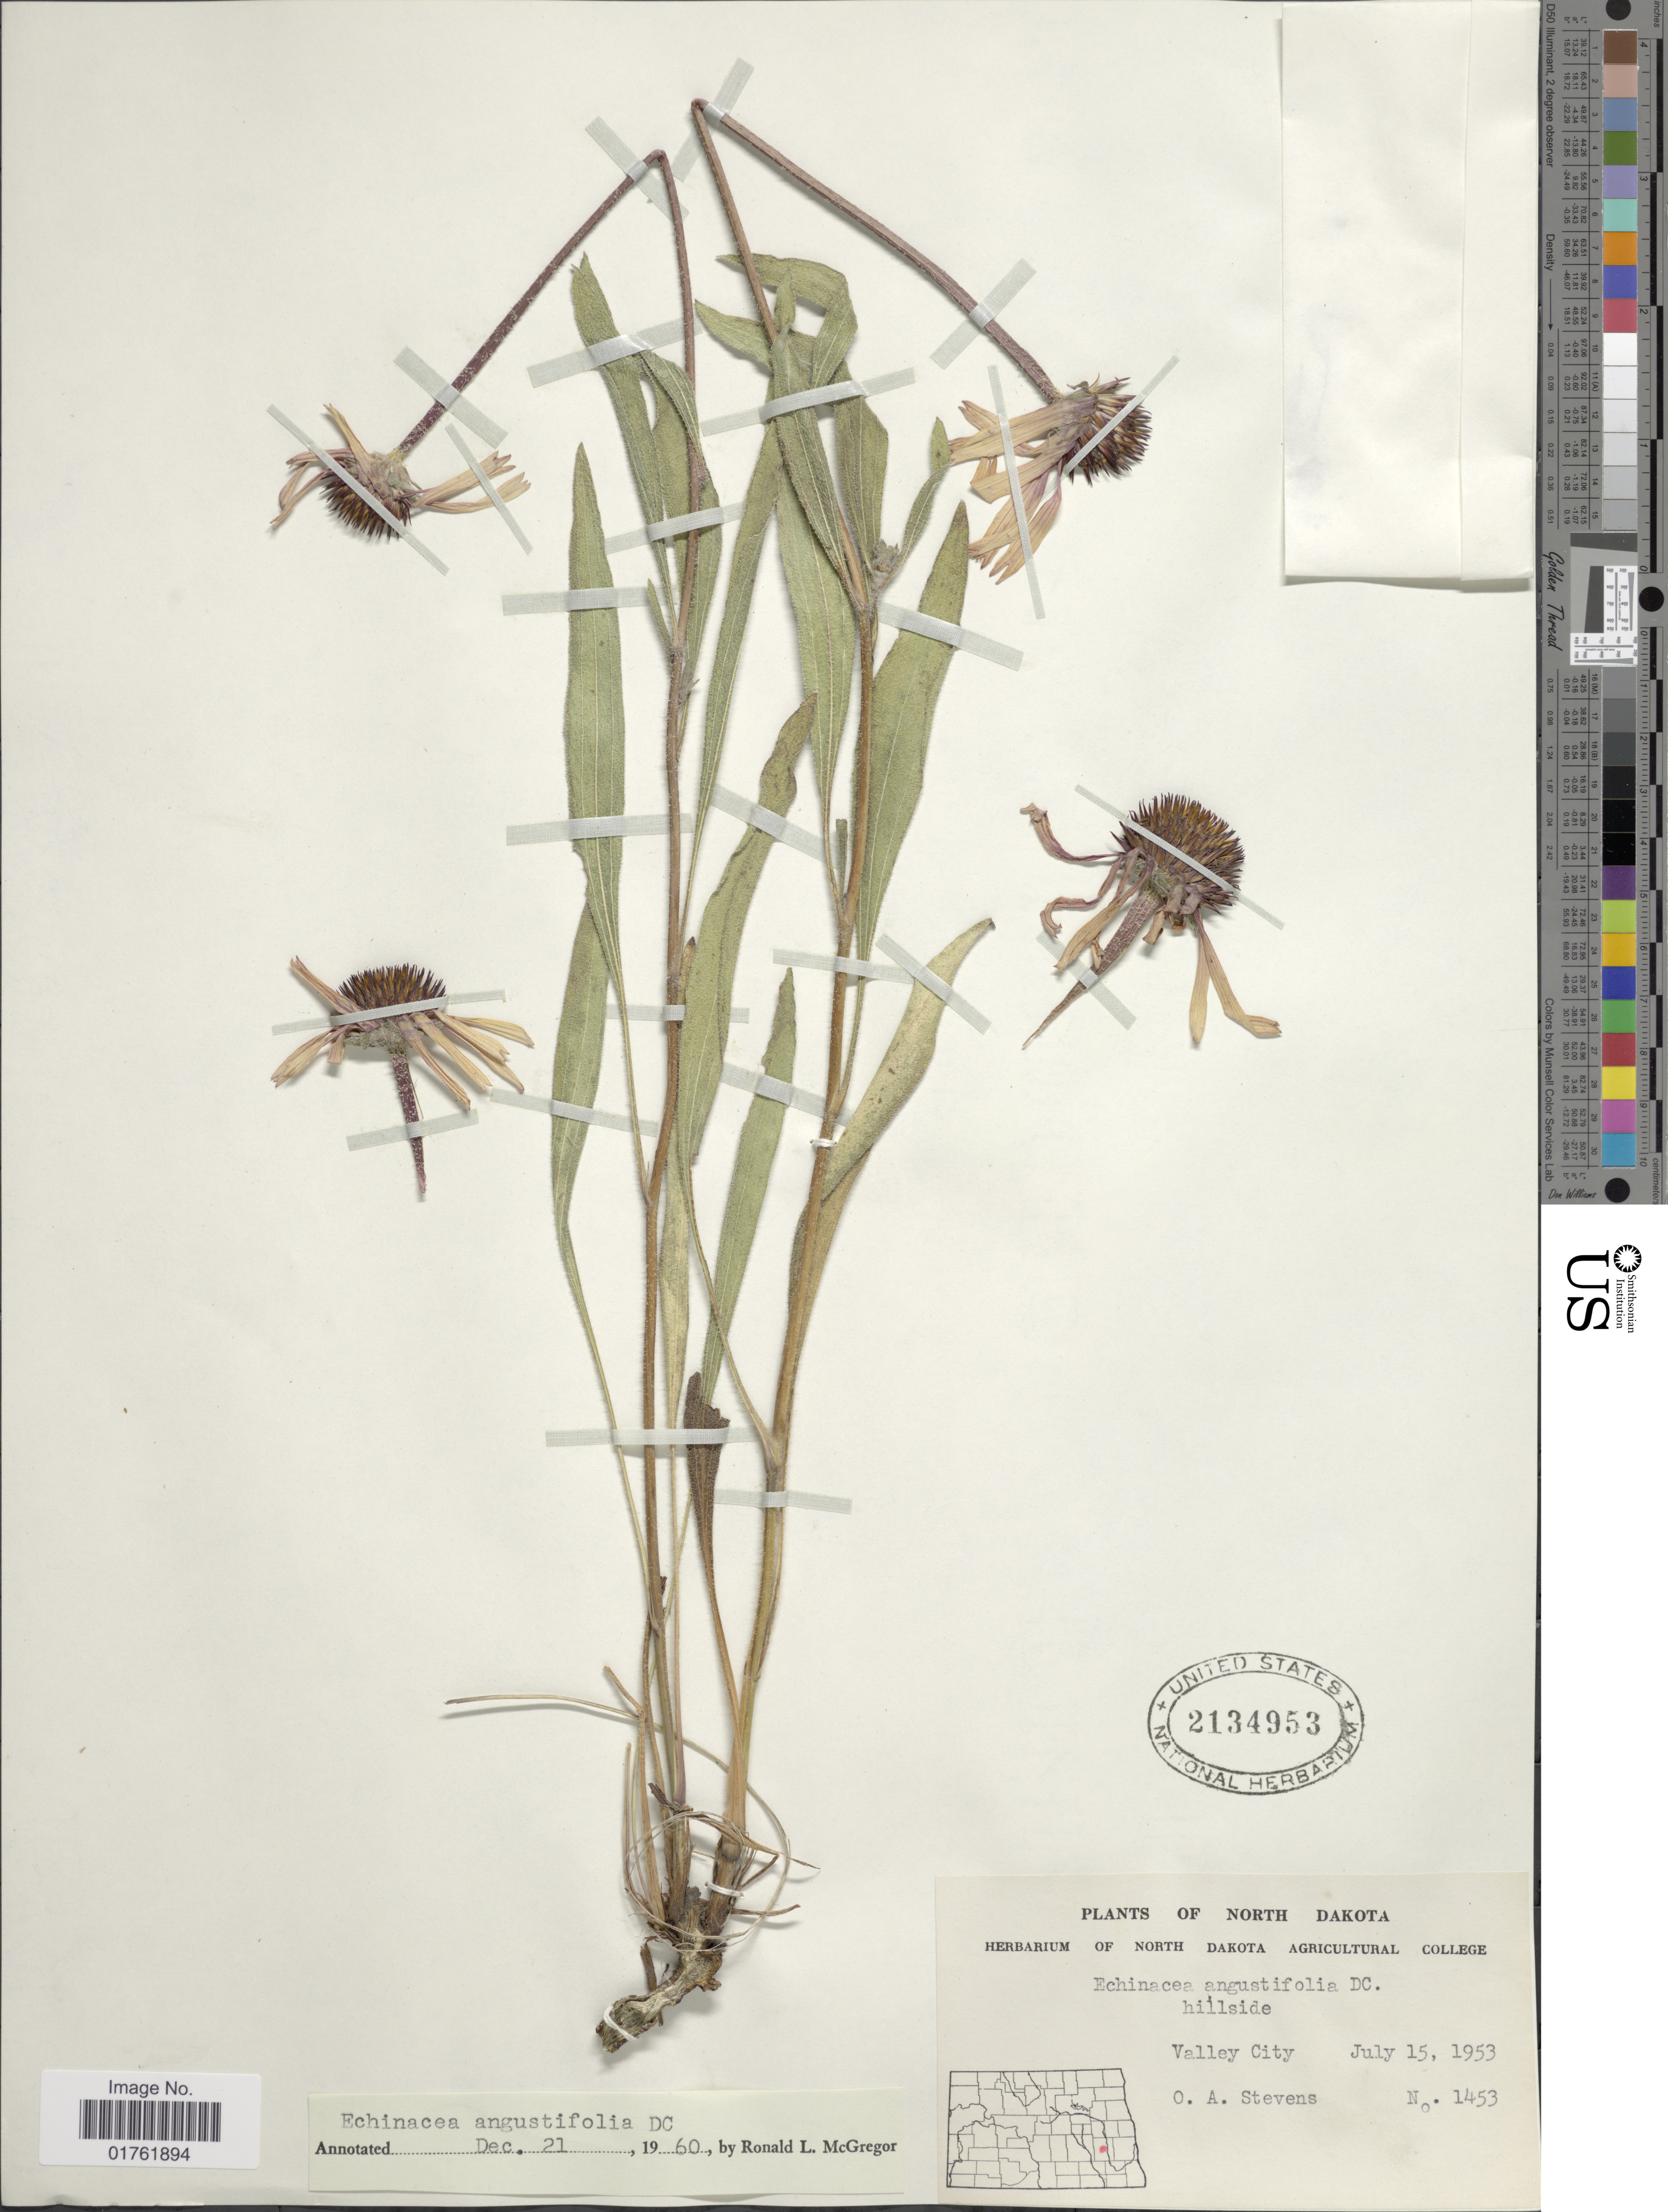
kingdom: Plantae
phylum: Tracheophyta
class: Magnoliopsida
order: Asterales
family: Asteraceae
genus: Echinacea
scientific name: Echinacea angustifolia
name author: DC.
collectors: O. A. Stevens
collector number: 1453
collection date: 1953-07-15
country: United States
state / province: North Dakota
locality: Hillside, Valley City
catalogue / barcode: US 2134953